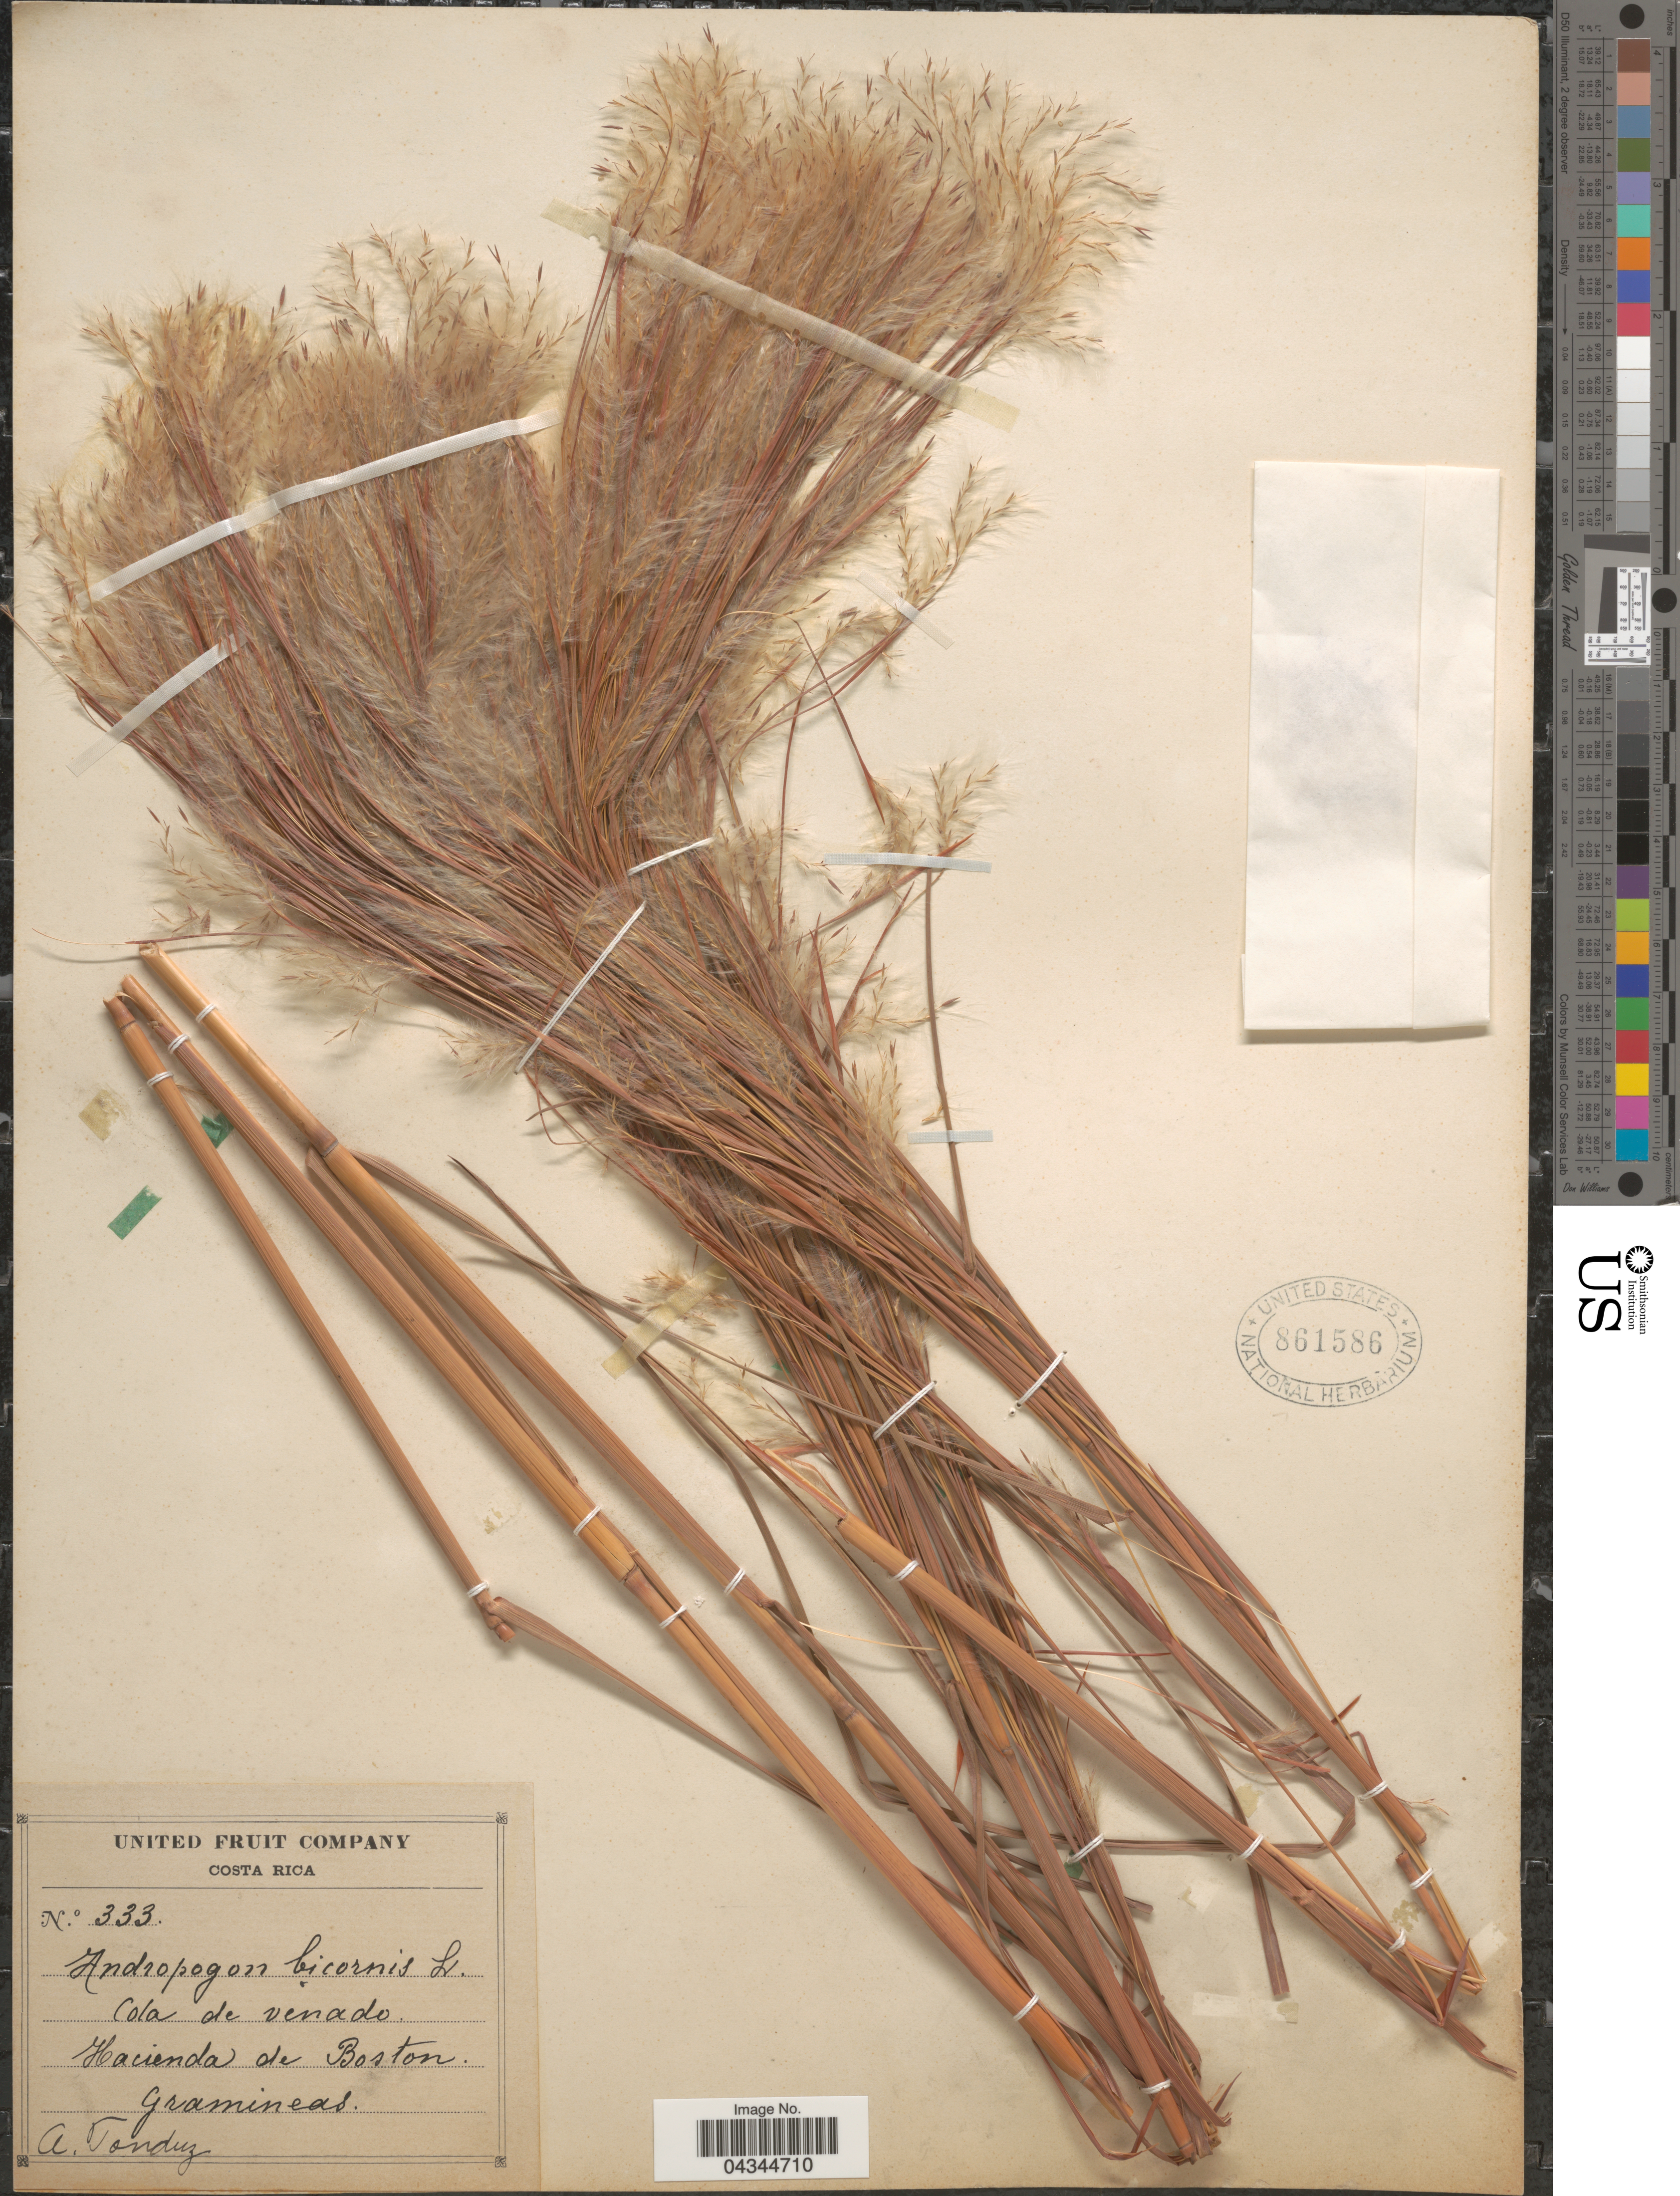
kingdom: Plantae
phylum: Tracheophyta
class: Liliopsida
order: Poales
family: Poaceae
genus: Andropogon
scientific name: Andropogon bicornis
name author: L.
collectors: A. Tonduz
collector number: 333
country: Costa Rica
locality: Hacienda de Boston.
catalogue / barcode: US 861586